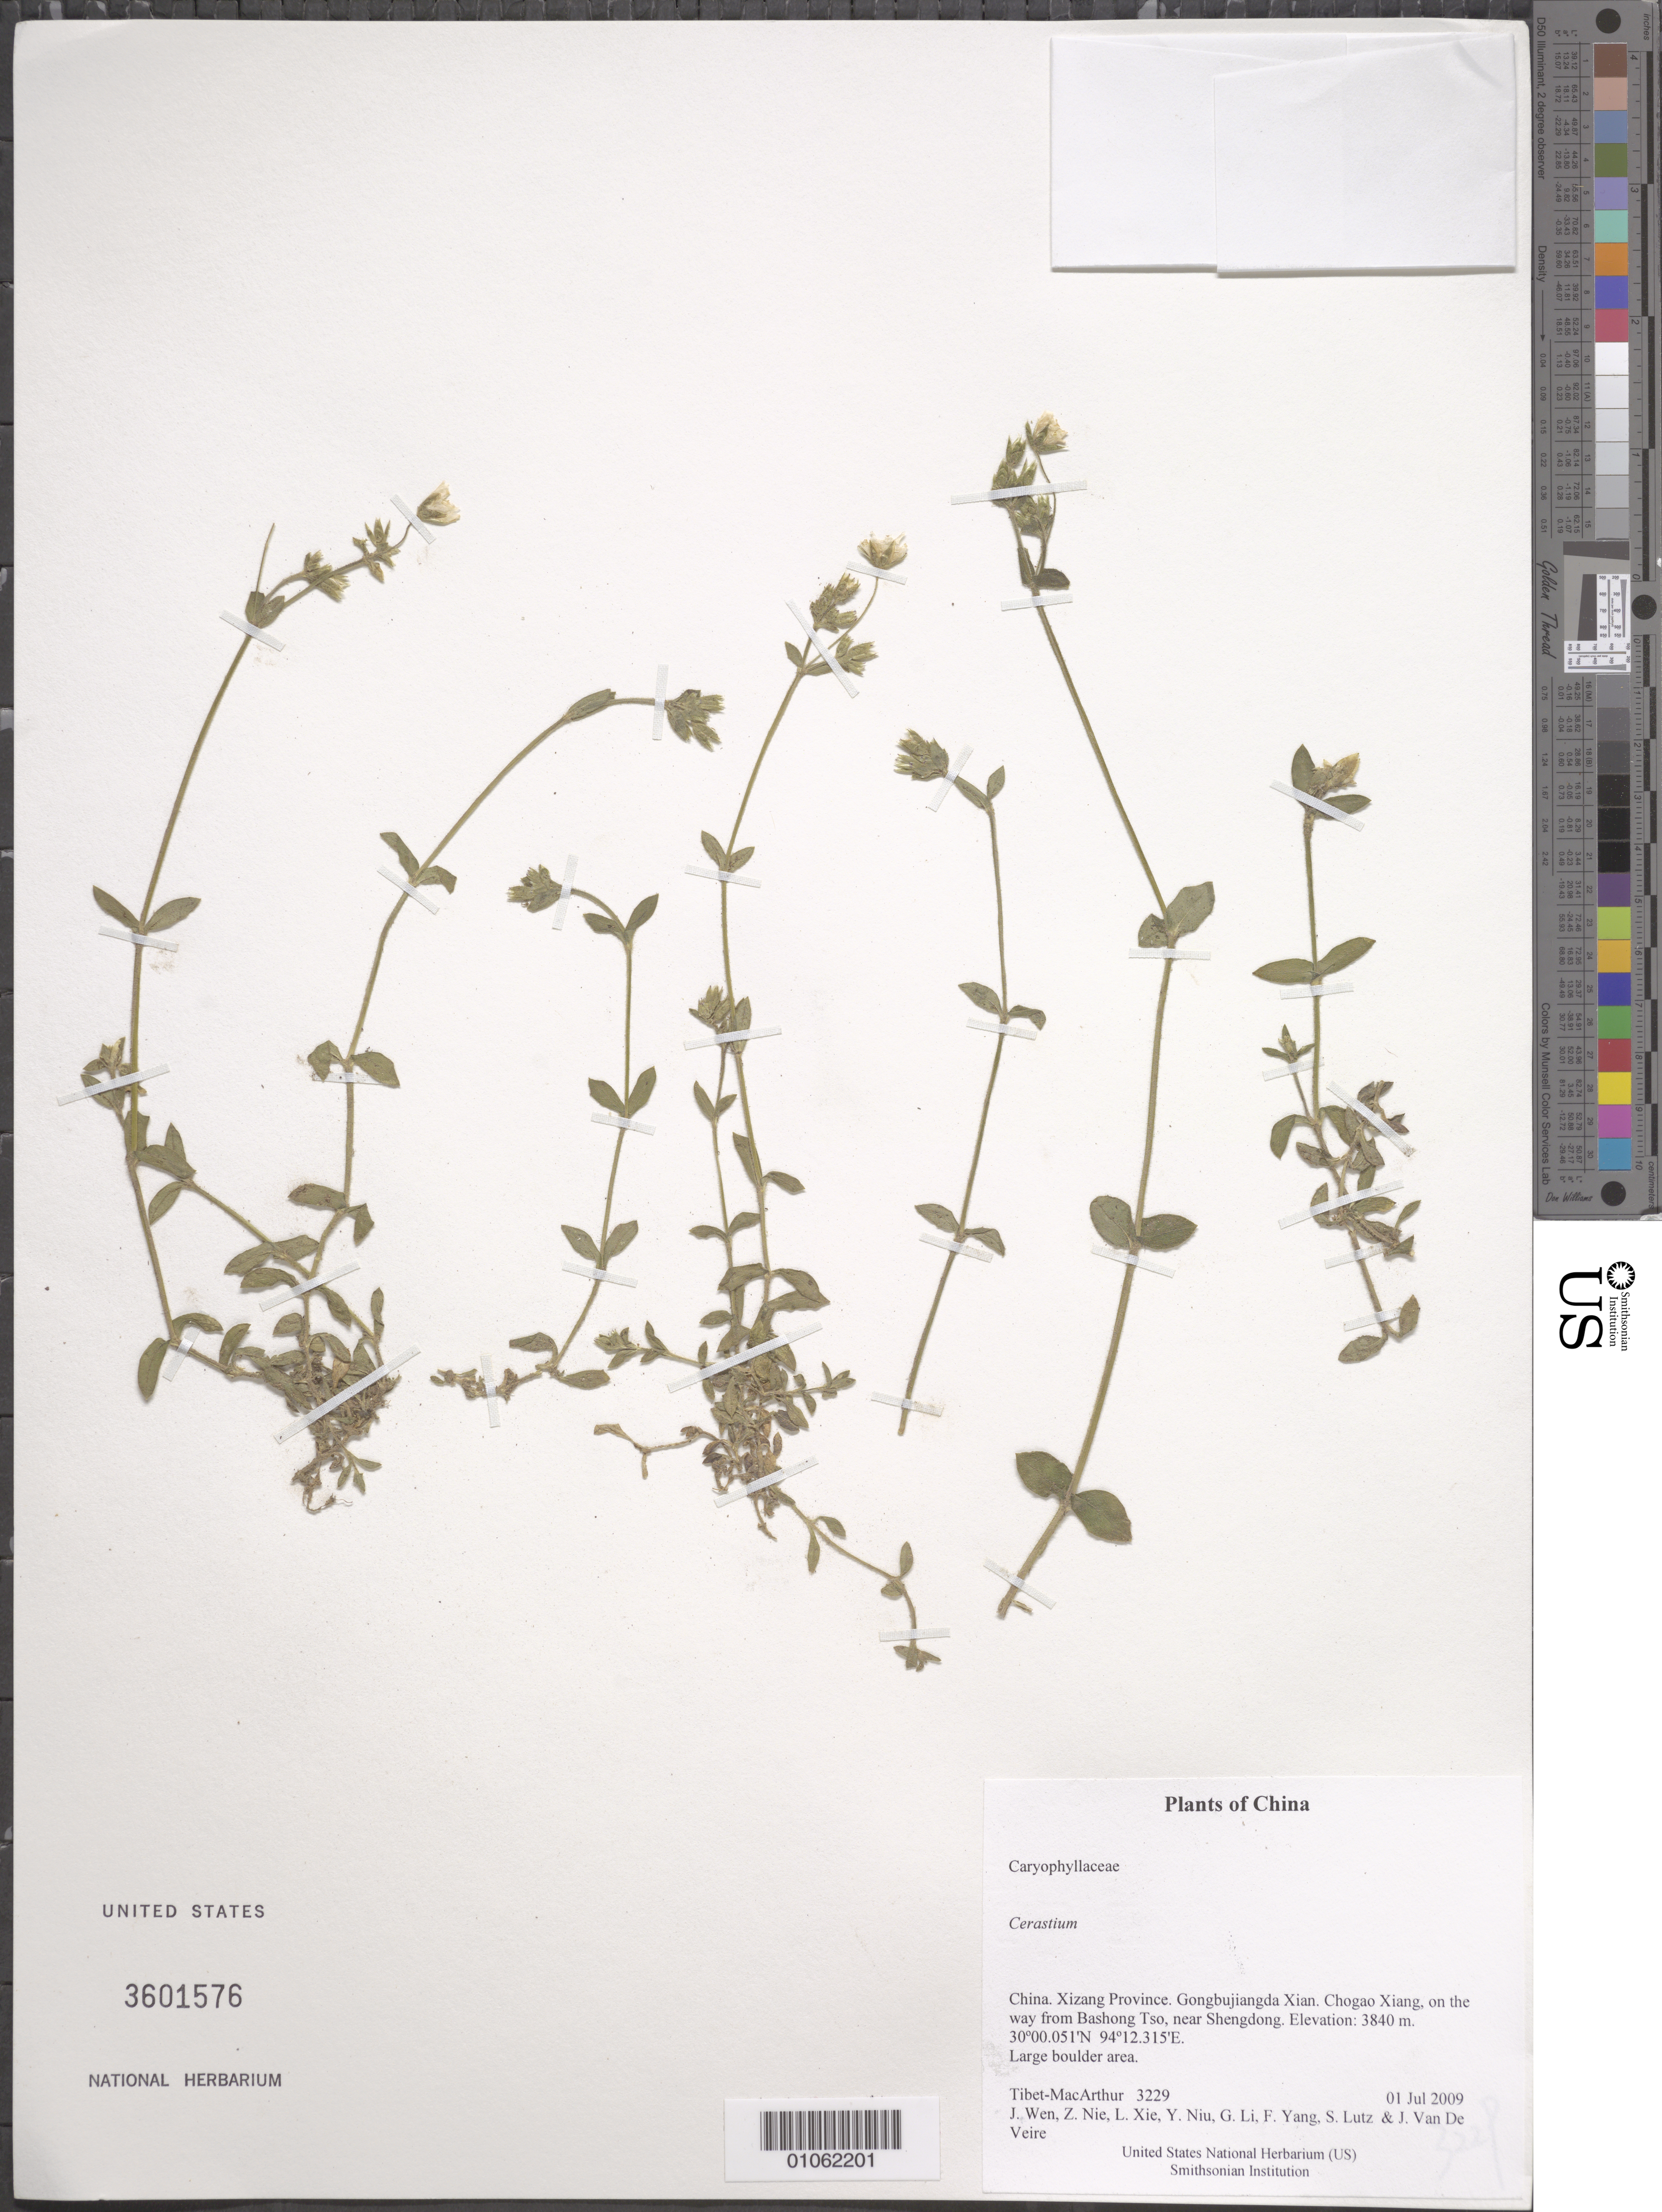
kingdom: Plantae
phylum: Tracheophyta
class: Magnoliopsida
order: Caryophyllales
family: Caryophyllaceae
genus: Cerastium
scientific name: Cerastium sp.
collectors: Tibet-MacArthur, J. Wen, Z. Nie, L. Xie, Y. Niu, G. Li, F. Yang, S. Lutz & J. Van De Veire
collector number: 3229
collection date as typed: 01 Jul 2009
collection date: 2009-07-01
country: China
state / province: Xizang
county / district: Gongbujiangda Xian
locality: Chogao Xiang, on the way from Bashong Tso, near Shengdong.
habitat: Large boulder area.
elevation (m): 3840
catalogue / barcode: US 3601576